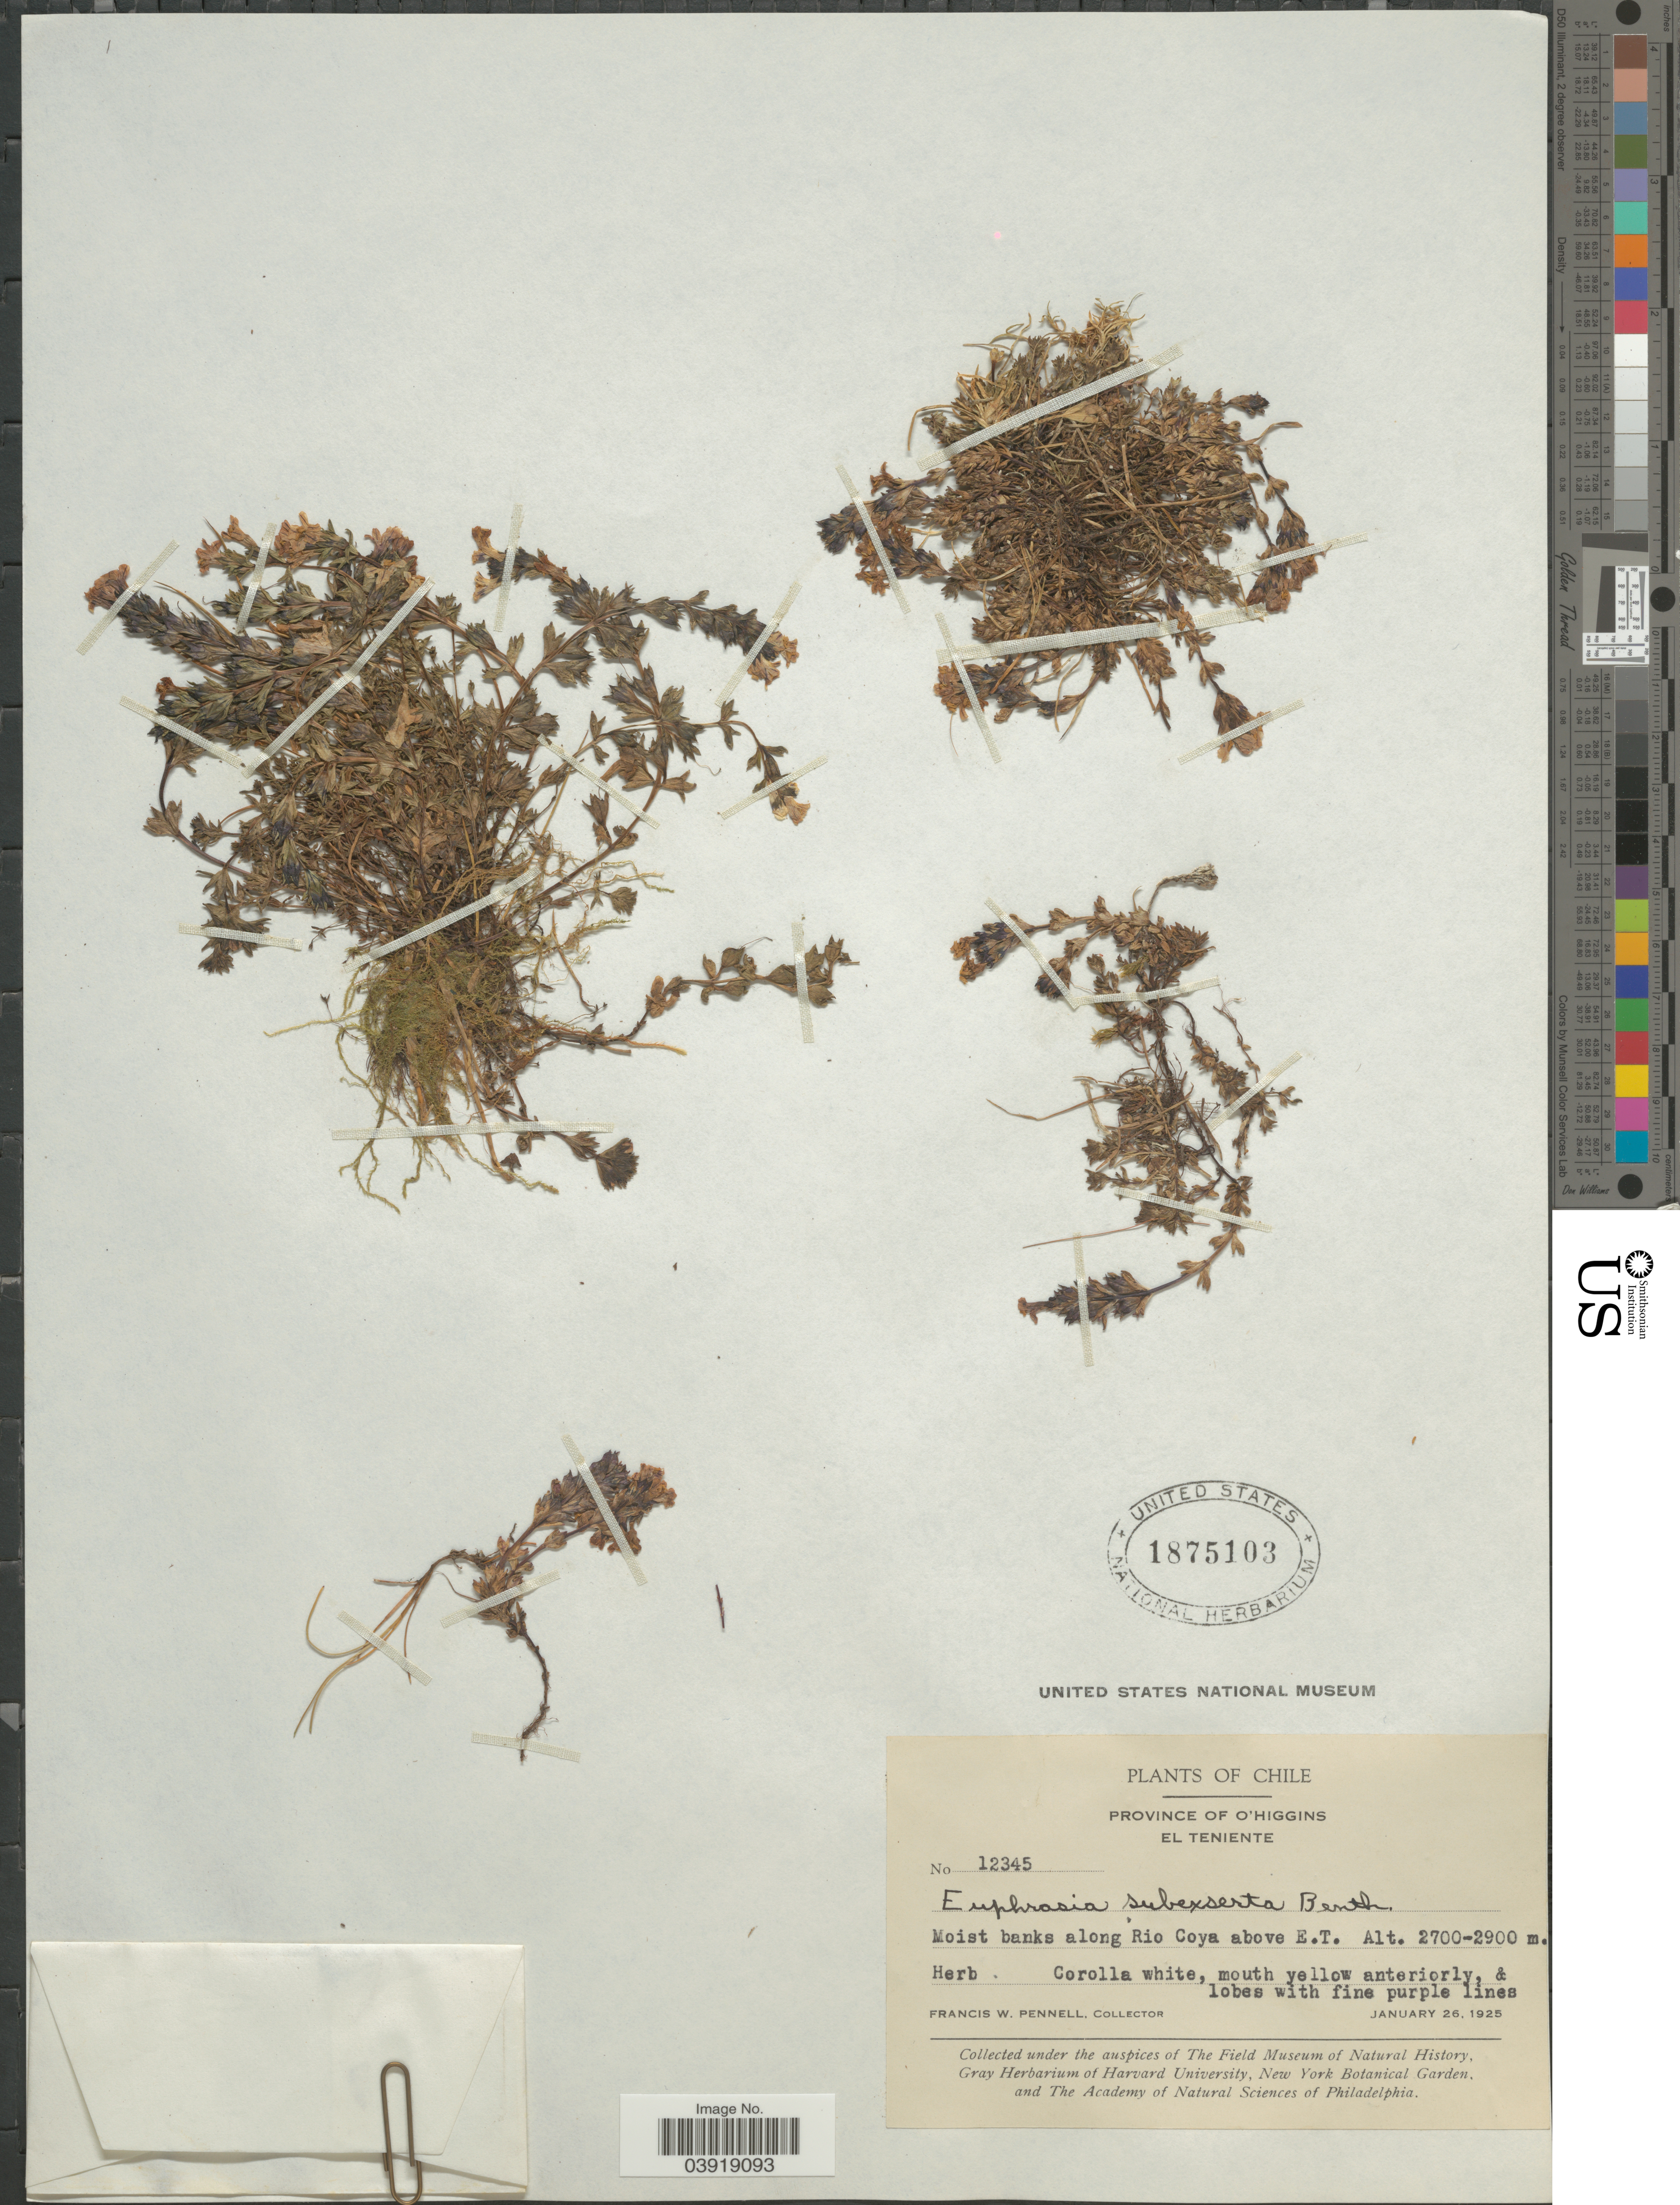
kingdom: Plantae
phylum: Tracheophyta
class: Magnoliopsida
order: Lamiales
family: Orobanchaceae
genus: Euphrasia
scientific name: Euphrasia subexserta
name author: Benth.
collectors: F. W. Pennell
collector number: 12345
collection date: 1925-01-26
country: Chile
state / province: O'Higgins (VI)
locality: El Teniente. Moist banks along Rio Coya above E.T.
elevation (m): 2700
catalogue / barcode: US 1875103